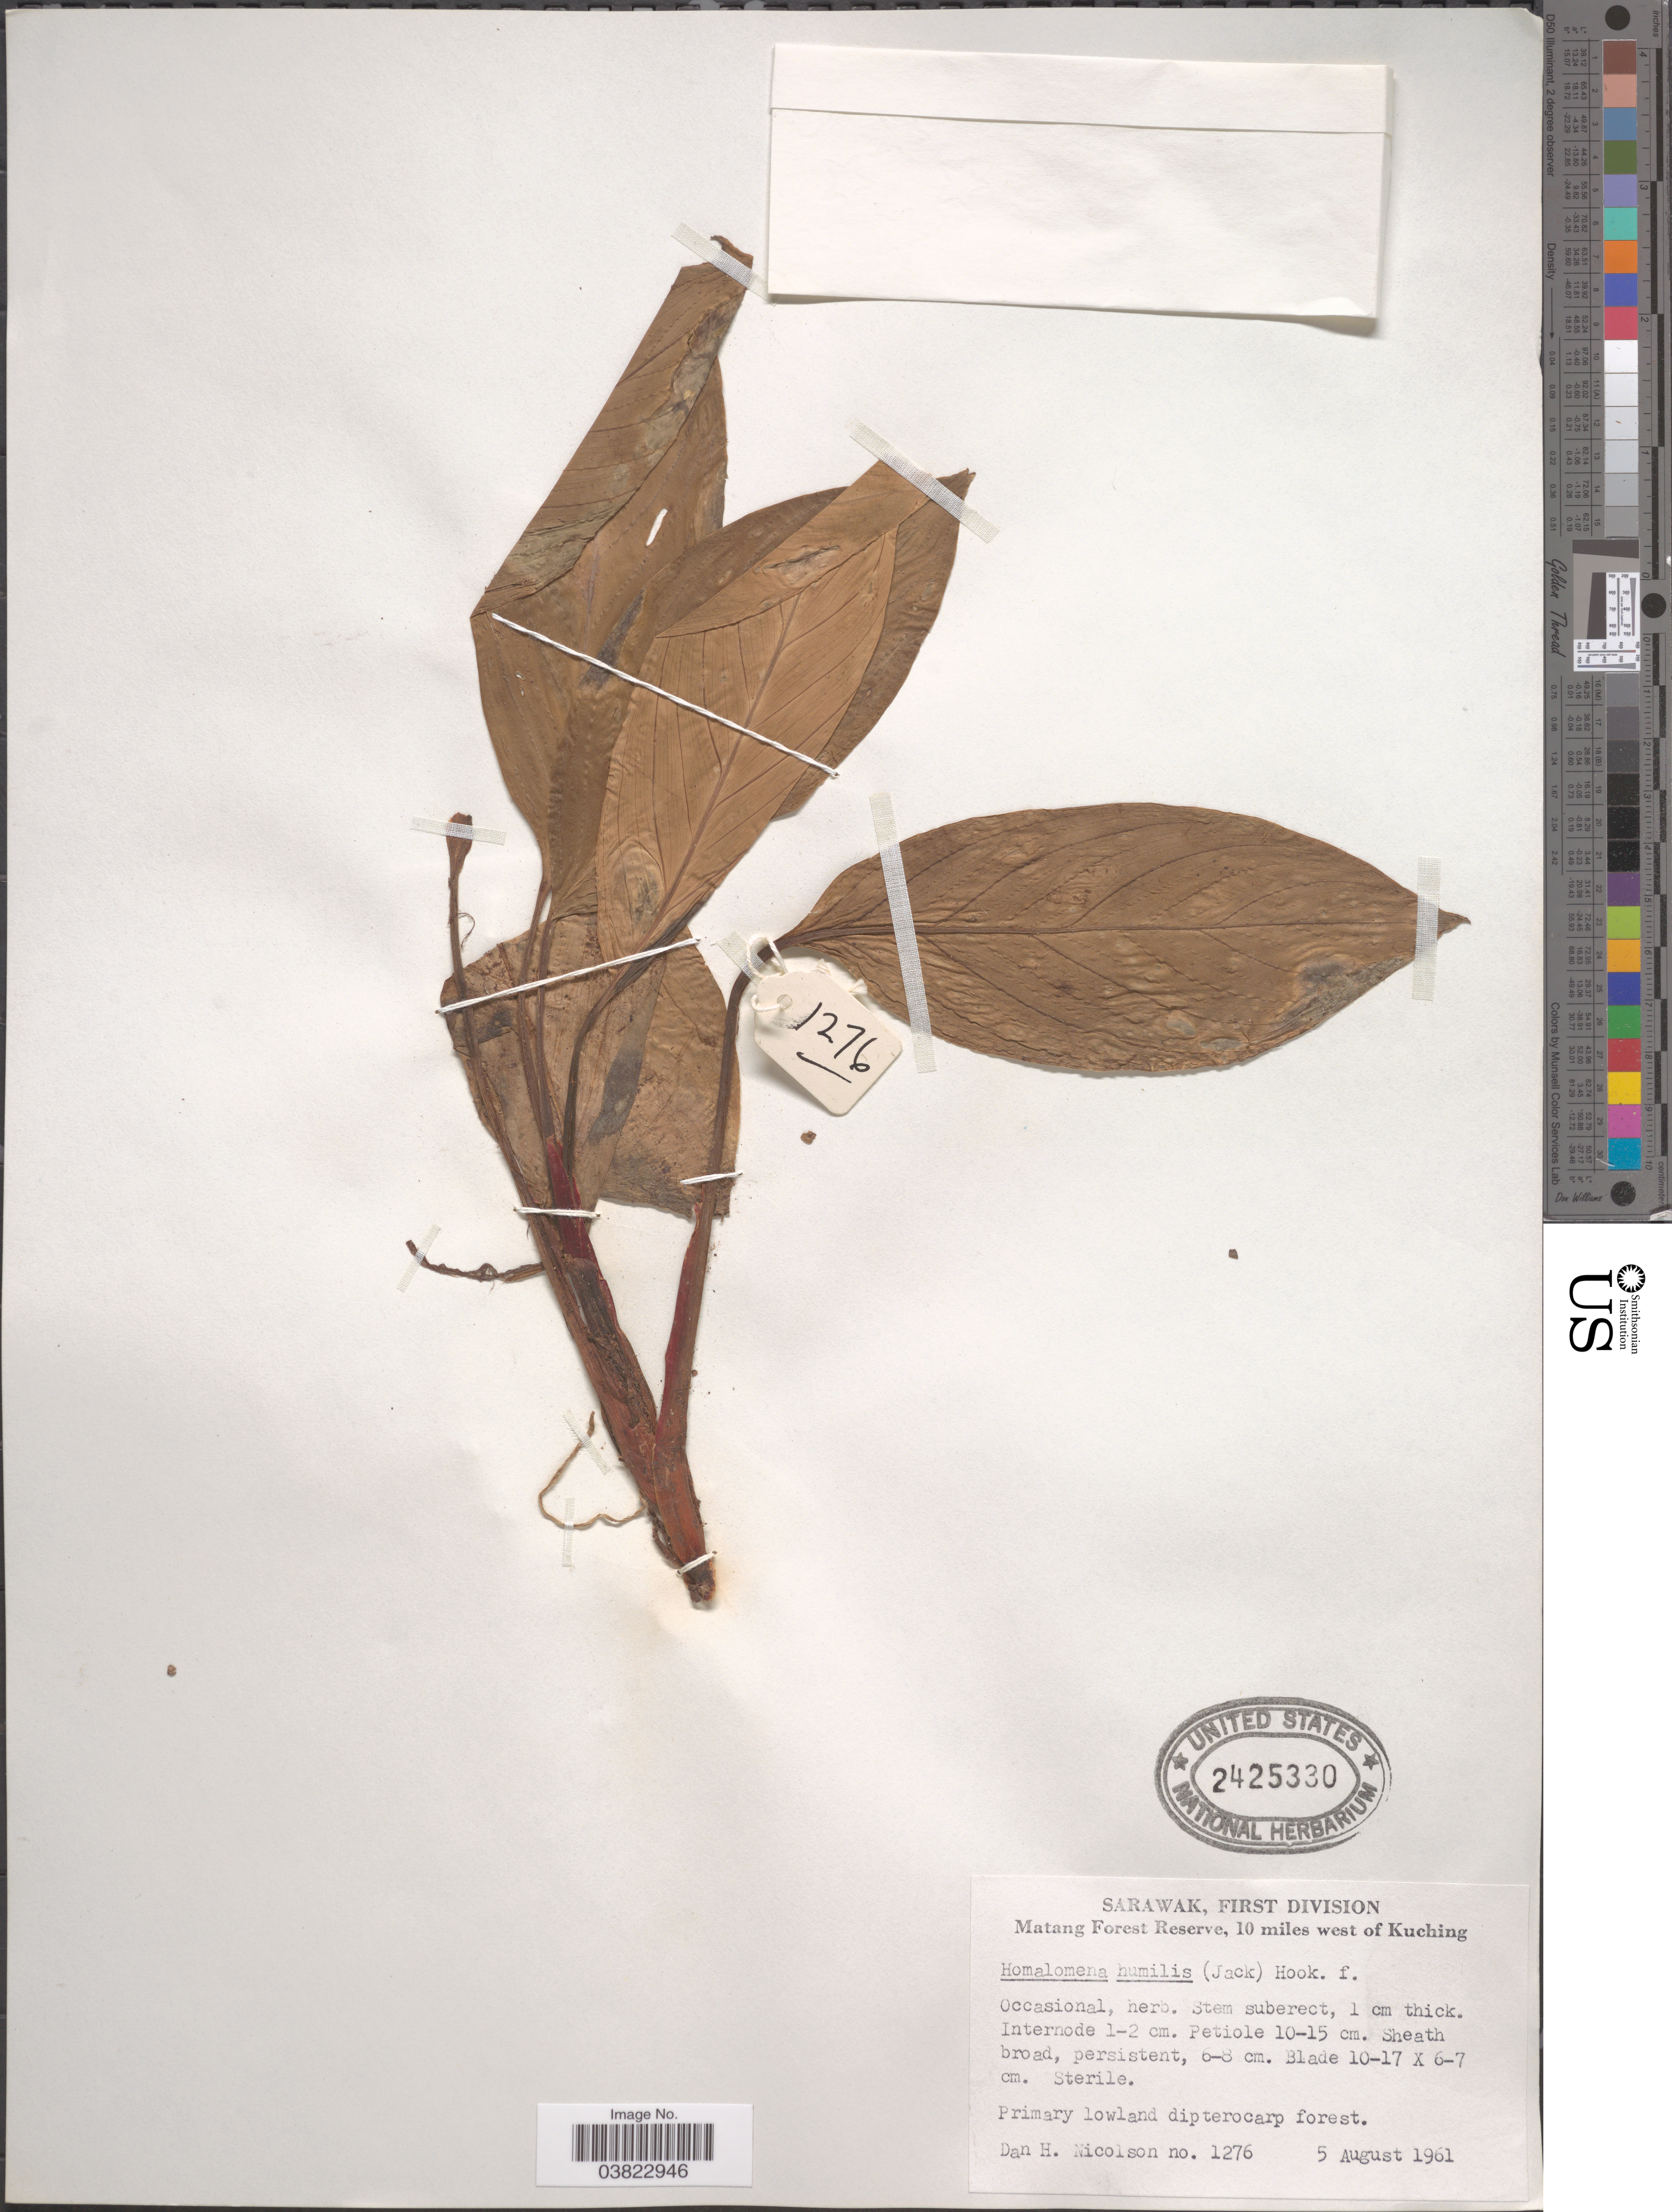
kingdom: Plantae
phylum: Tracheophyta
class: Liliopsida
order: Alismatales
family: Araceae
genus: Homalomena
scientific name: Homalomena humilis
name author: (Jack) Hook. f.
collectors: D. H. Nicolson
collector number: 1276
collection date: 1961-08-05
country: Malaysia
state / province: Sarawak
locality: First Division. Matang Forest Reserve, 10 miles west of Kuching.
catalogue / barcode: US 2425330